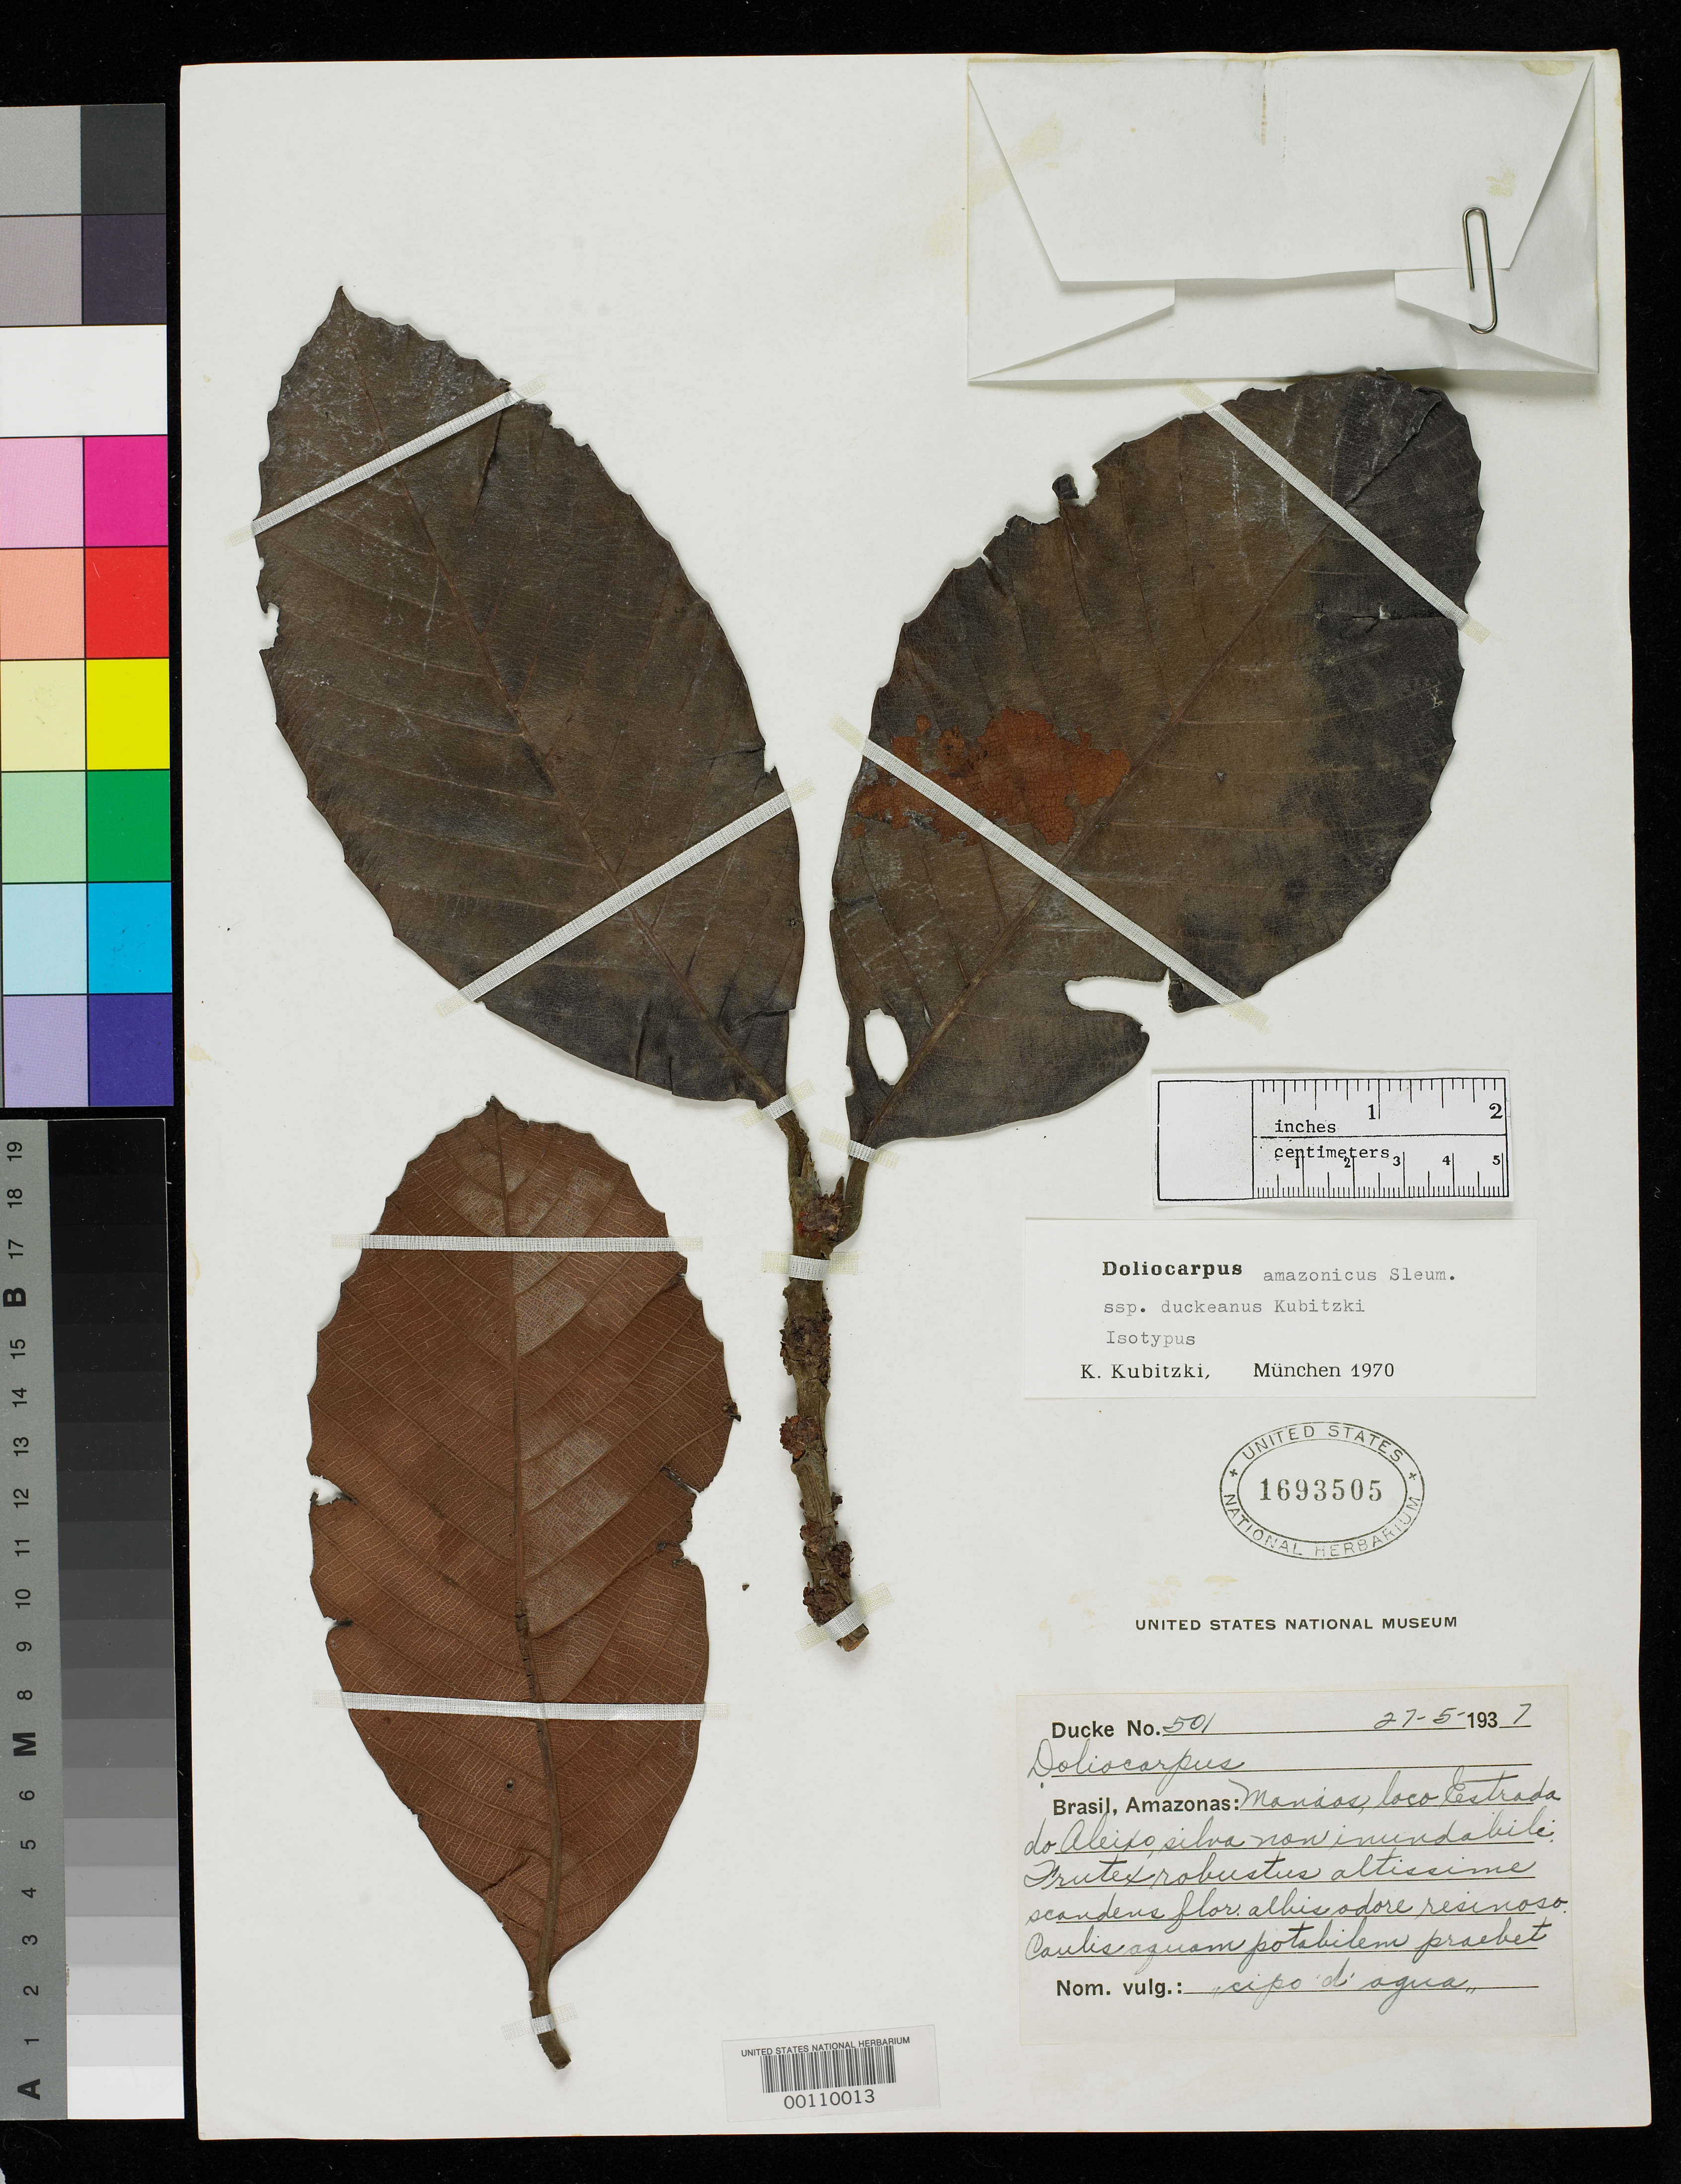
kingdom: Plantae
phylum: Tracheophyta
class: Magnoliopsida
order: Dilleniales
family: Dilleniaceae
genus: Doliocarpus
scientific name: Doliocarpus amazonicus subsp. duckeanus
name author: Kubitzki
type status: Isotype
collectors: A. Ducke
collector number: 501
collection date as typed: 27 May 1937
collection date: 1937-05-27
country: Brazil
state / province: Amazonas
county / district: Manaus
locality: Manaus, estrada Doaleixo.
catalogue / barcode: US 1693505